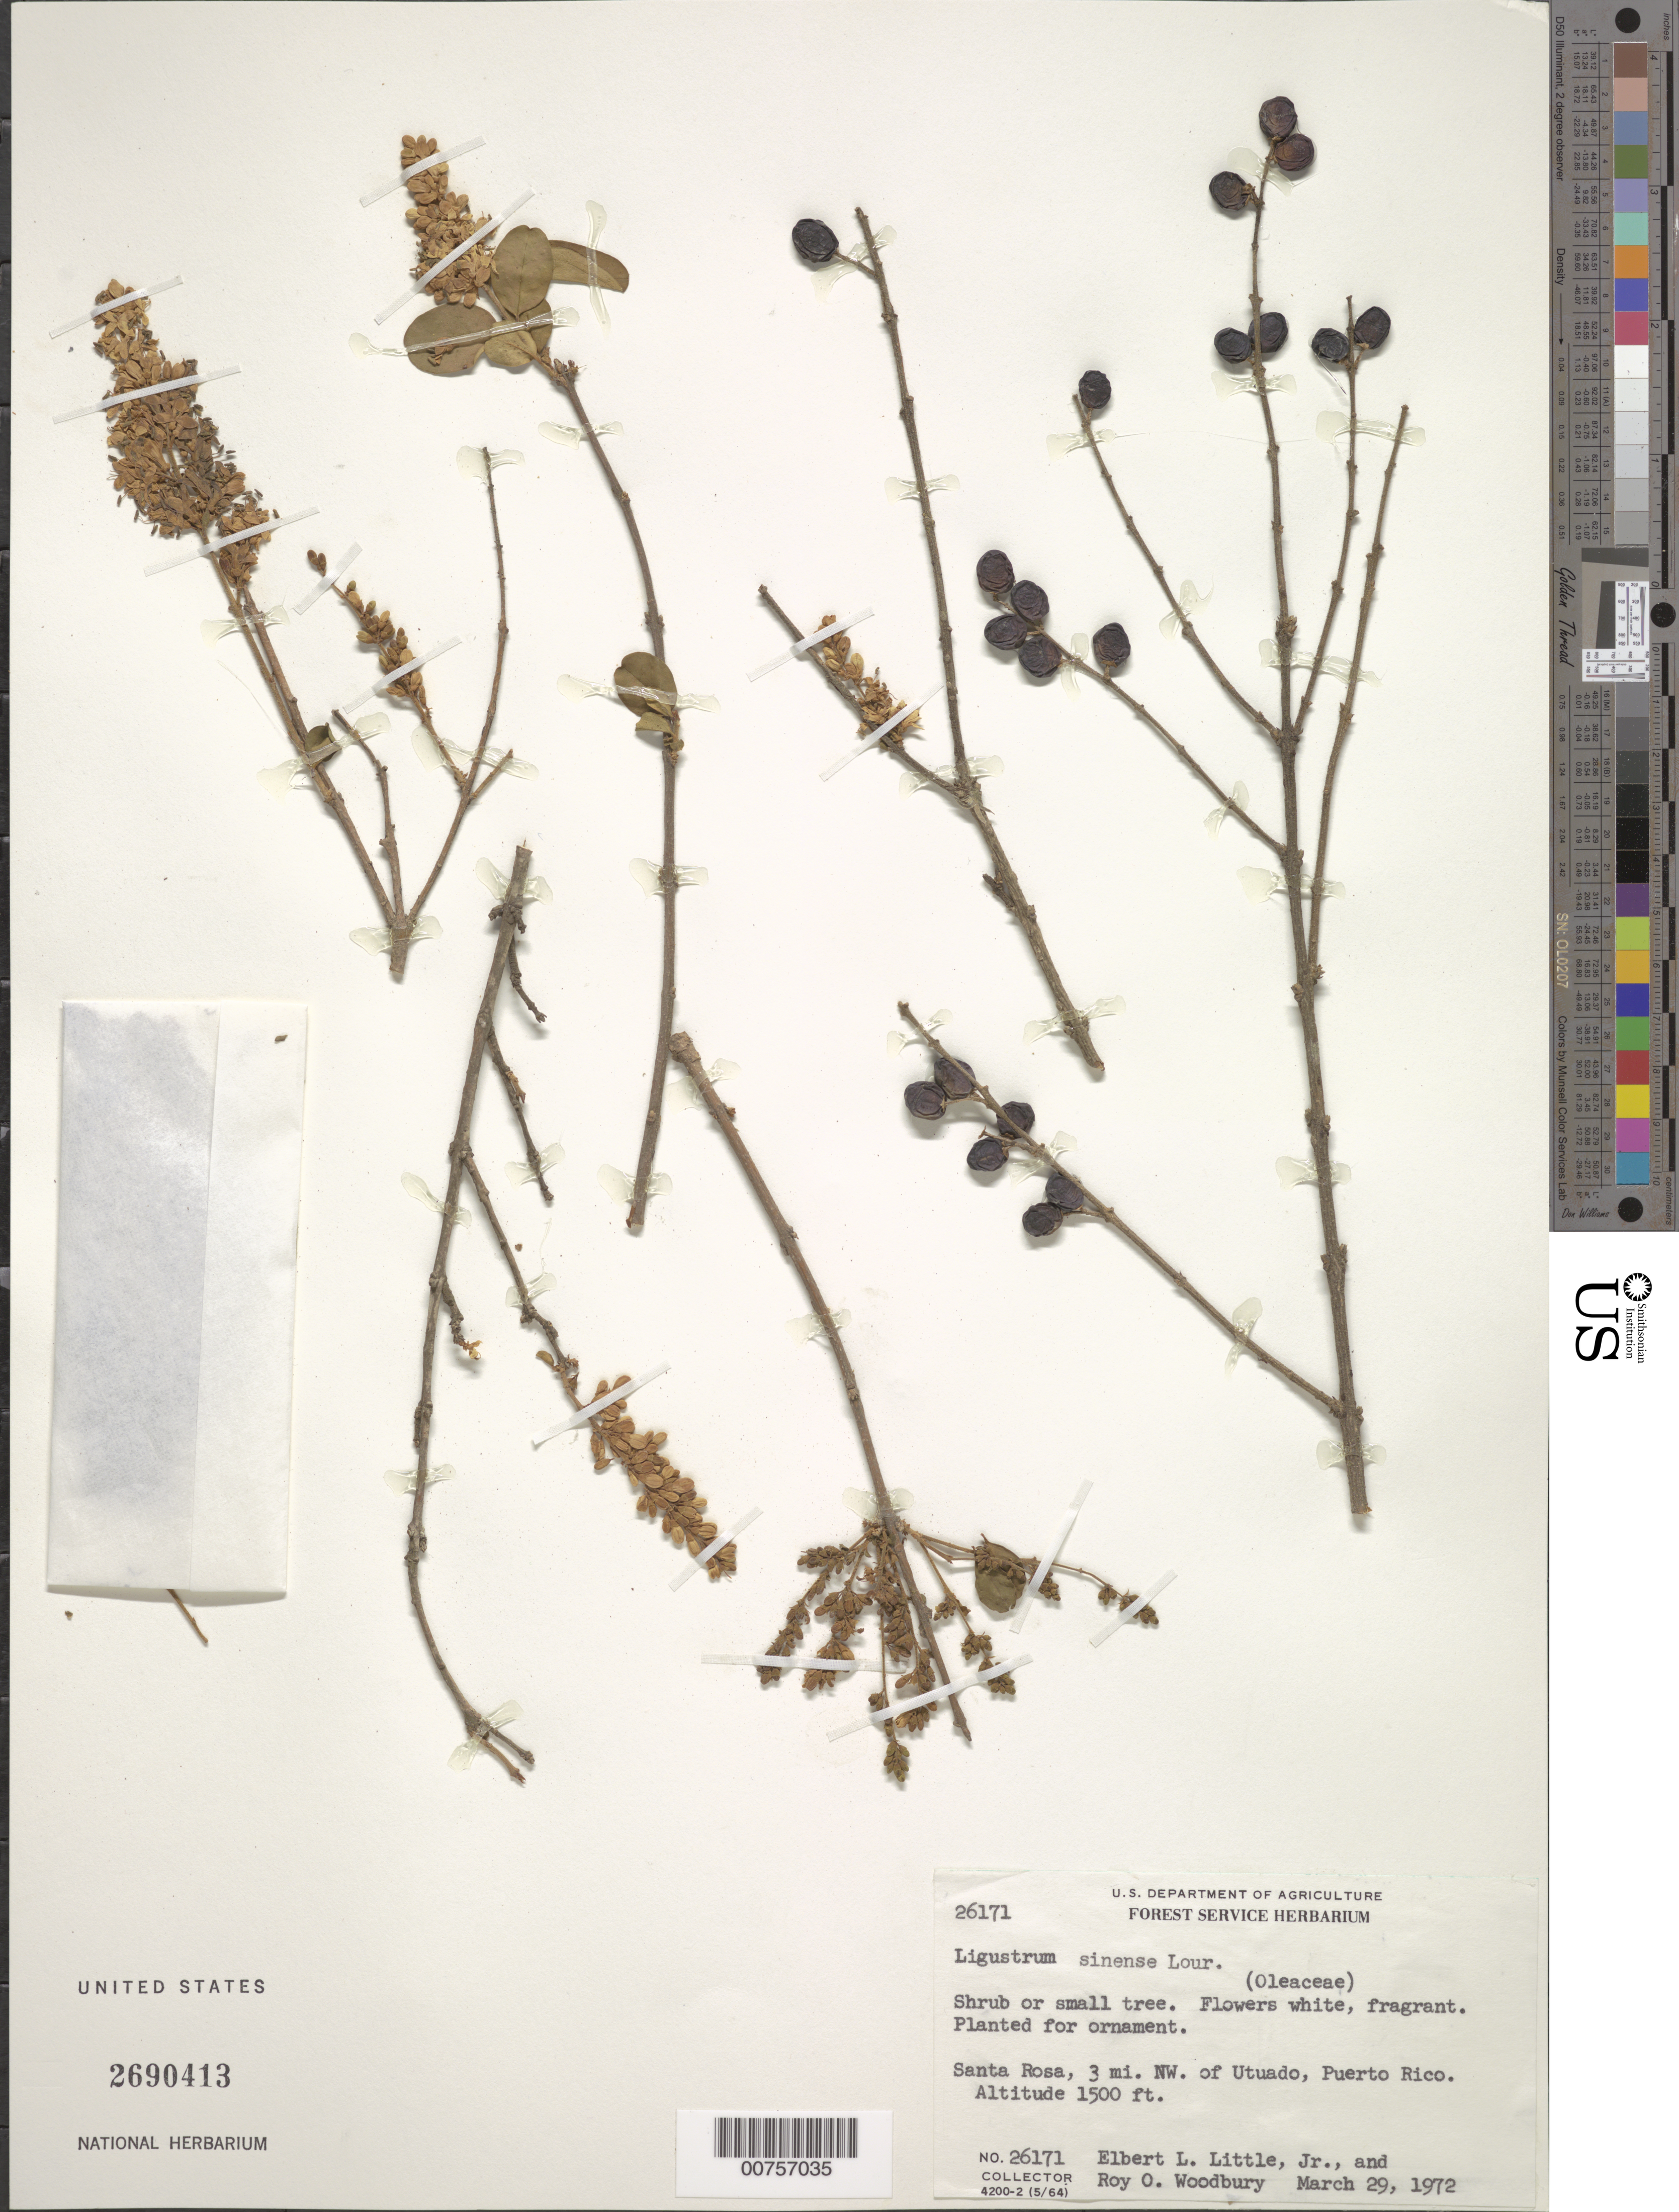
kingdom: Plantae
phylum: Tracheophyta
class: Magnoliopsida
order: Lamiales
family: Oleaceae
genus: Ligustrum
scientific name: Ligustrum sinense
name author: Lour.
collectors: E. L. Little & R. O. Woodbury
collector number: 26171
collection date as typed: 29 Mar 1972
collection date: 1972-03-29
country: Puerto Rico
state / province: Utuado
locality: Santa Rosa, 3 mi. NW of Utuado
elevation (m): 457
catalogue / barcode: US 2690413